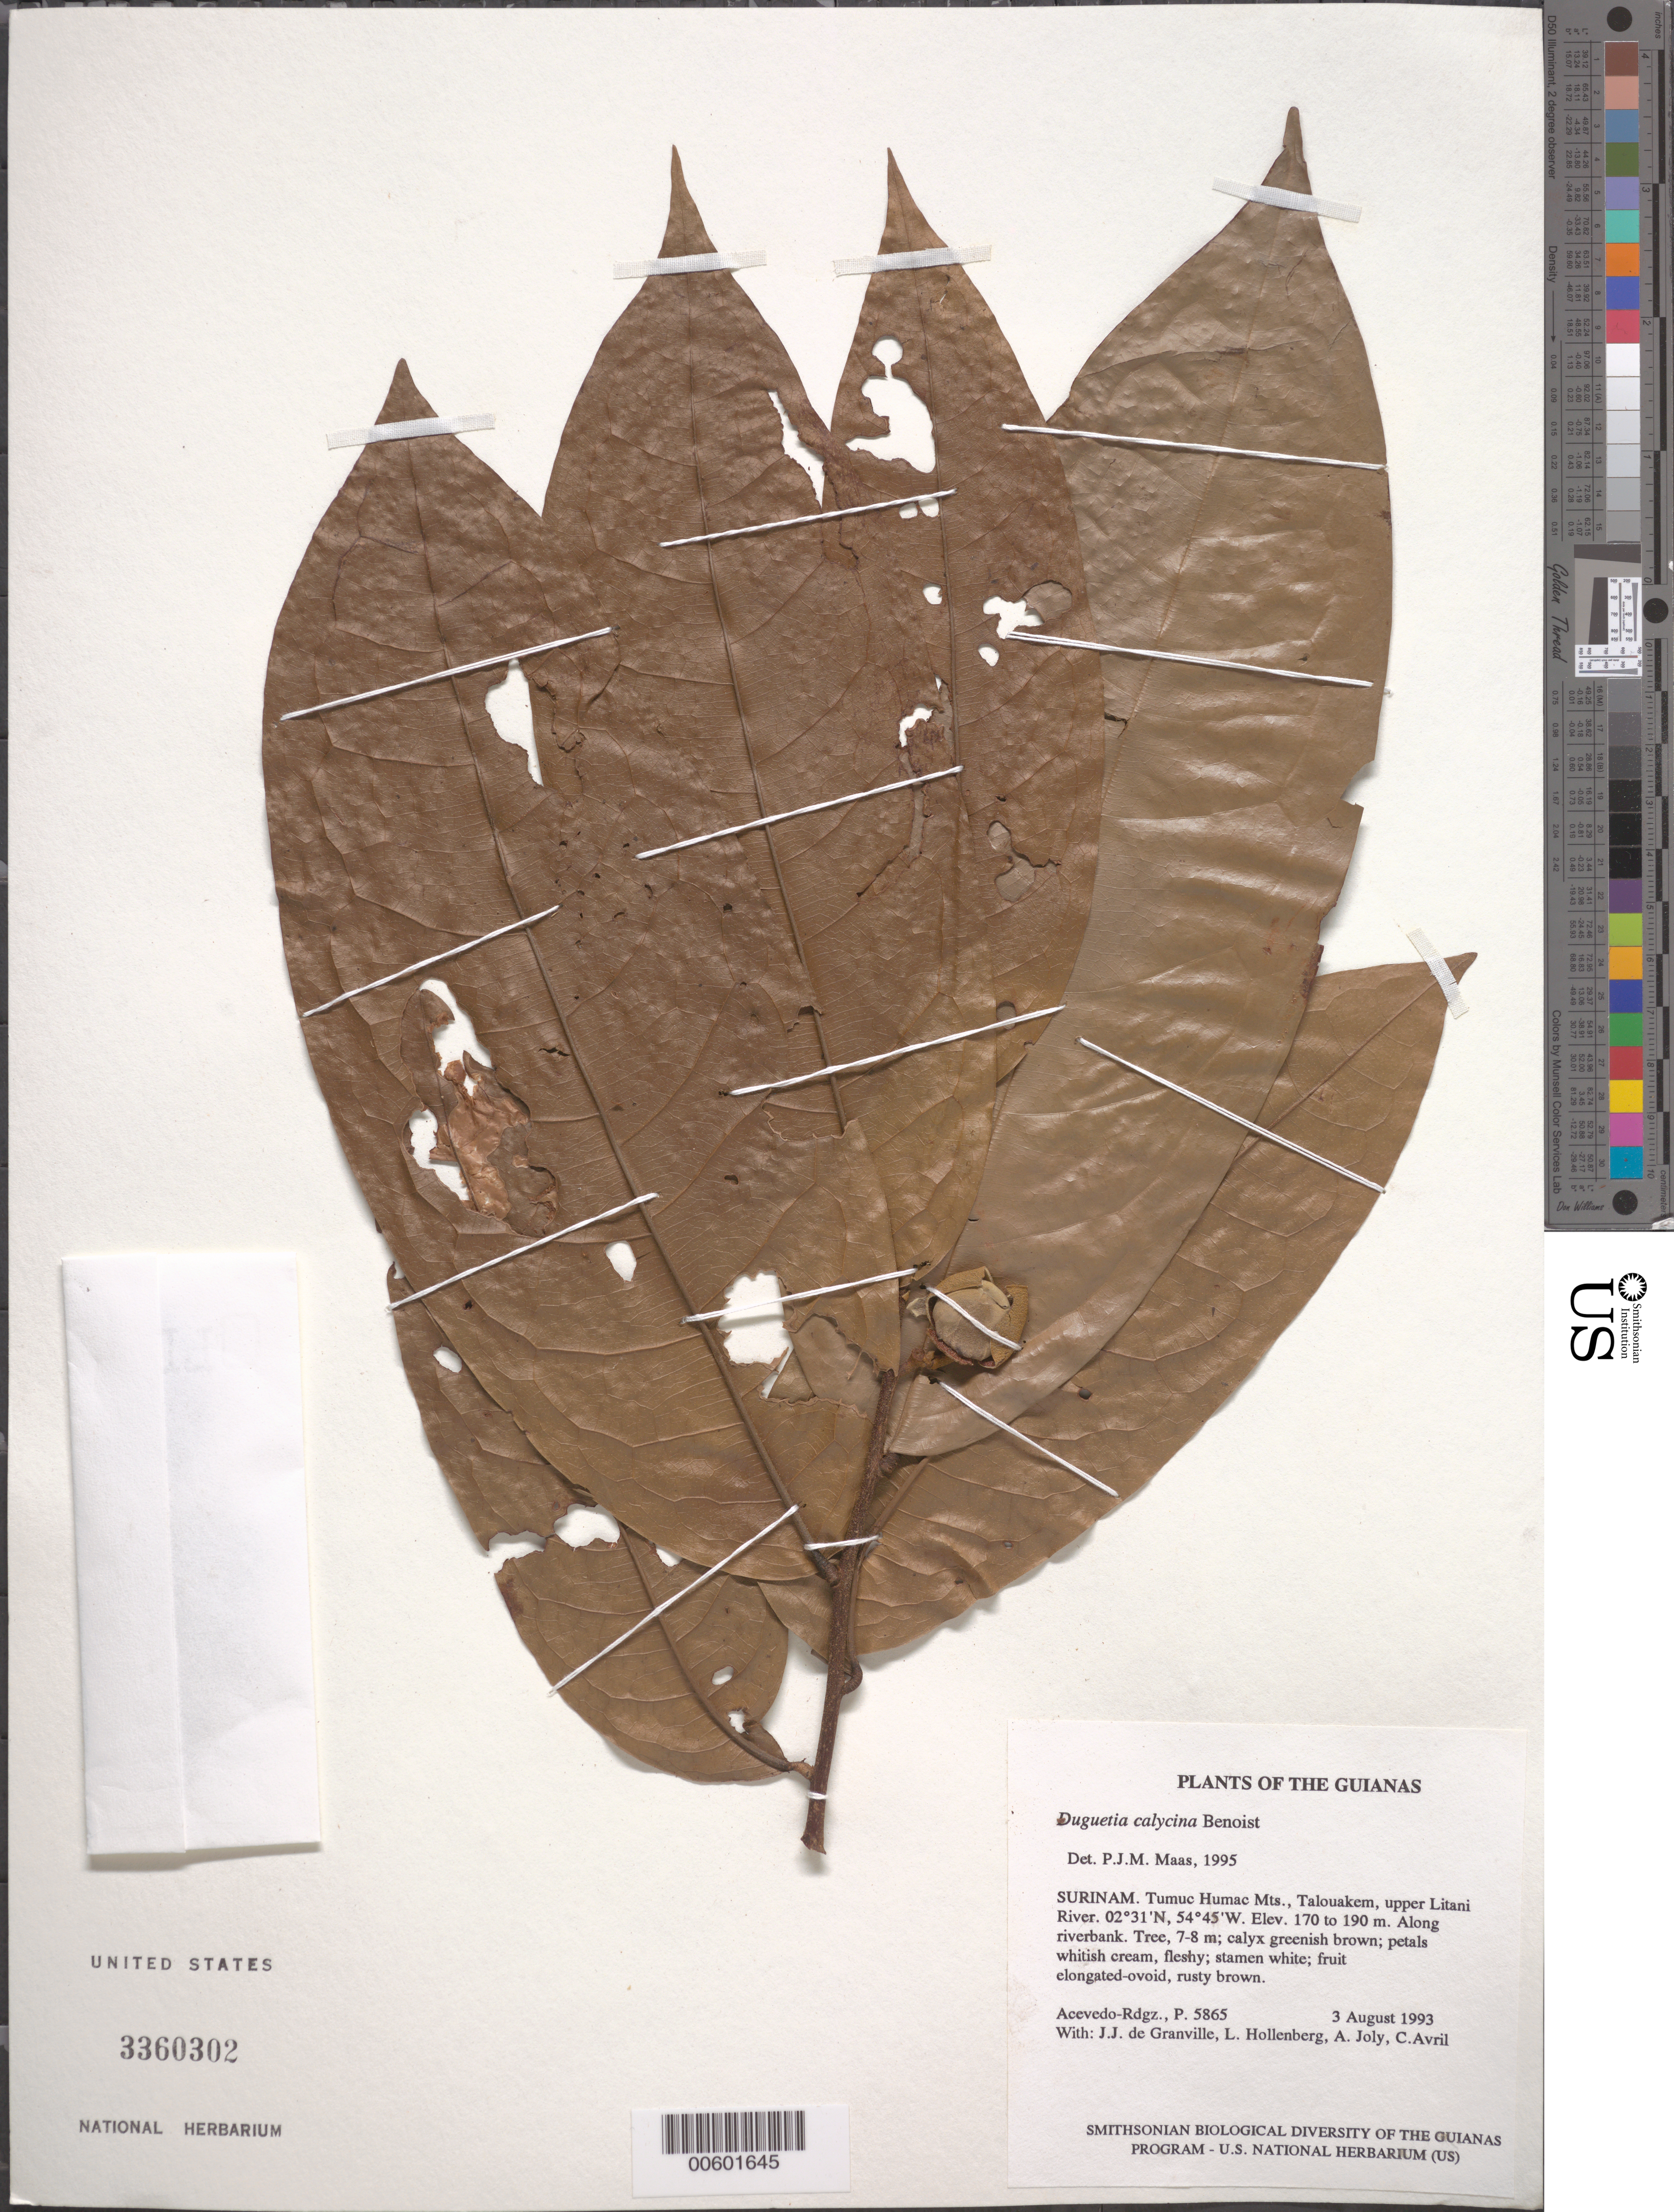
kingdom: Plantae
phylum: Tracheophyta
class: Magnoliopsida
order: Magnoliales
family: Annonaceae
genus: Duguetia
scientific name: Duguetia calycina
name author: Benoist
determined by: Maas, Paul J. M.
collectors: P. Acevedo-Rodr., J.-J. de Granville, A. Joly, A. Boyer & L. Hollenberg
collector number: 5865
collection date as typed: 03 Aug 1993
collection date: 1993-08-03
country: Suriname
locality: Tumuc Humac Mts., Talouakem, upper Litani River.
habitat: Along riverbank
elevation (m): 170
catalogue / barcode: US 3360302